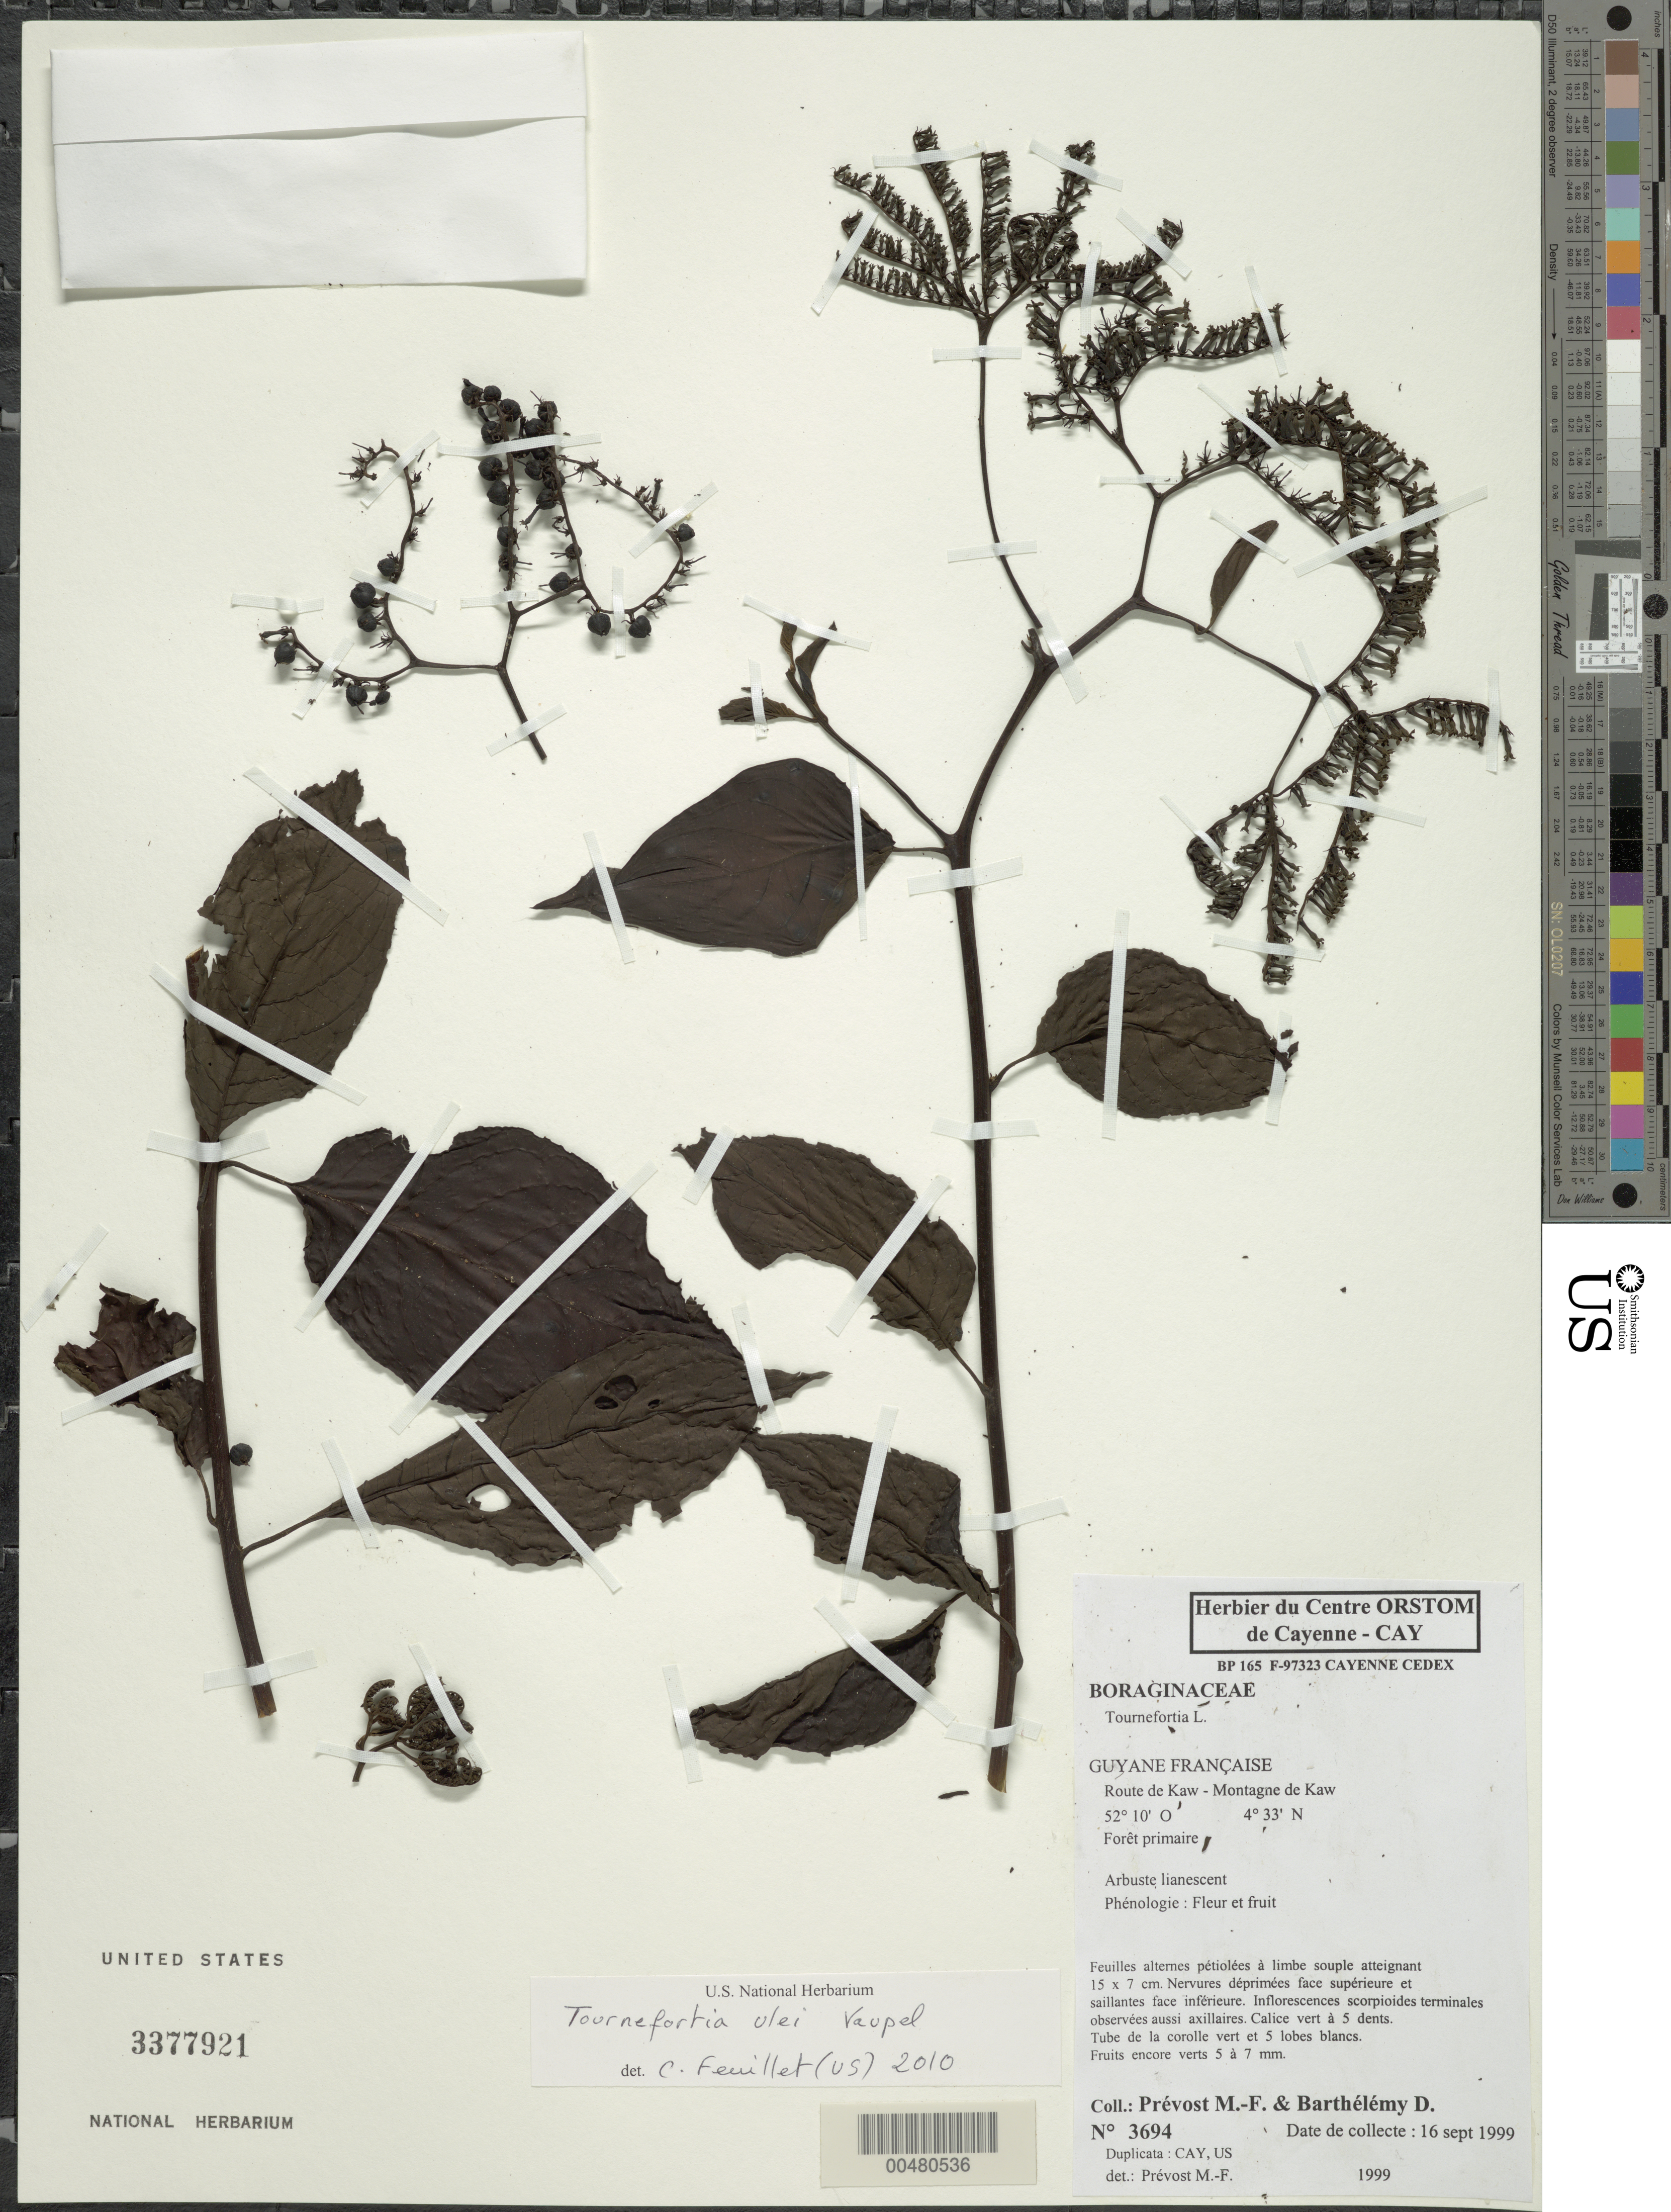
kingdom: Plantae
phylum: Tracheophyta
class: Magnoliopsida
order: Boraginales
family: Heliotropiaceae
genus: Tournefortia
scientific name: Tournefortia ulei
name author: Vaupel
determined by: Feuillet, C.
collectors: M.-F. Prévost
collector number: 3694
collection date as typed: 16-Sep-99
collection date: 1999-09-16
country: French Guiana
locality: Route de Kaw, Montagne de Kaw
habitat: Foret primaire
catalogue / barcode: US 3377921